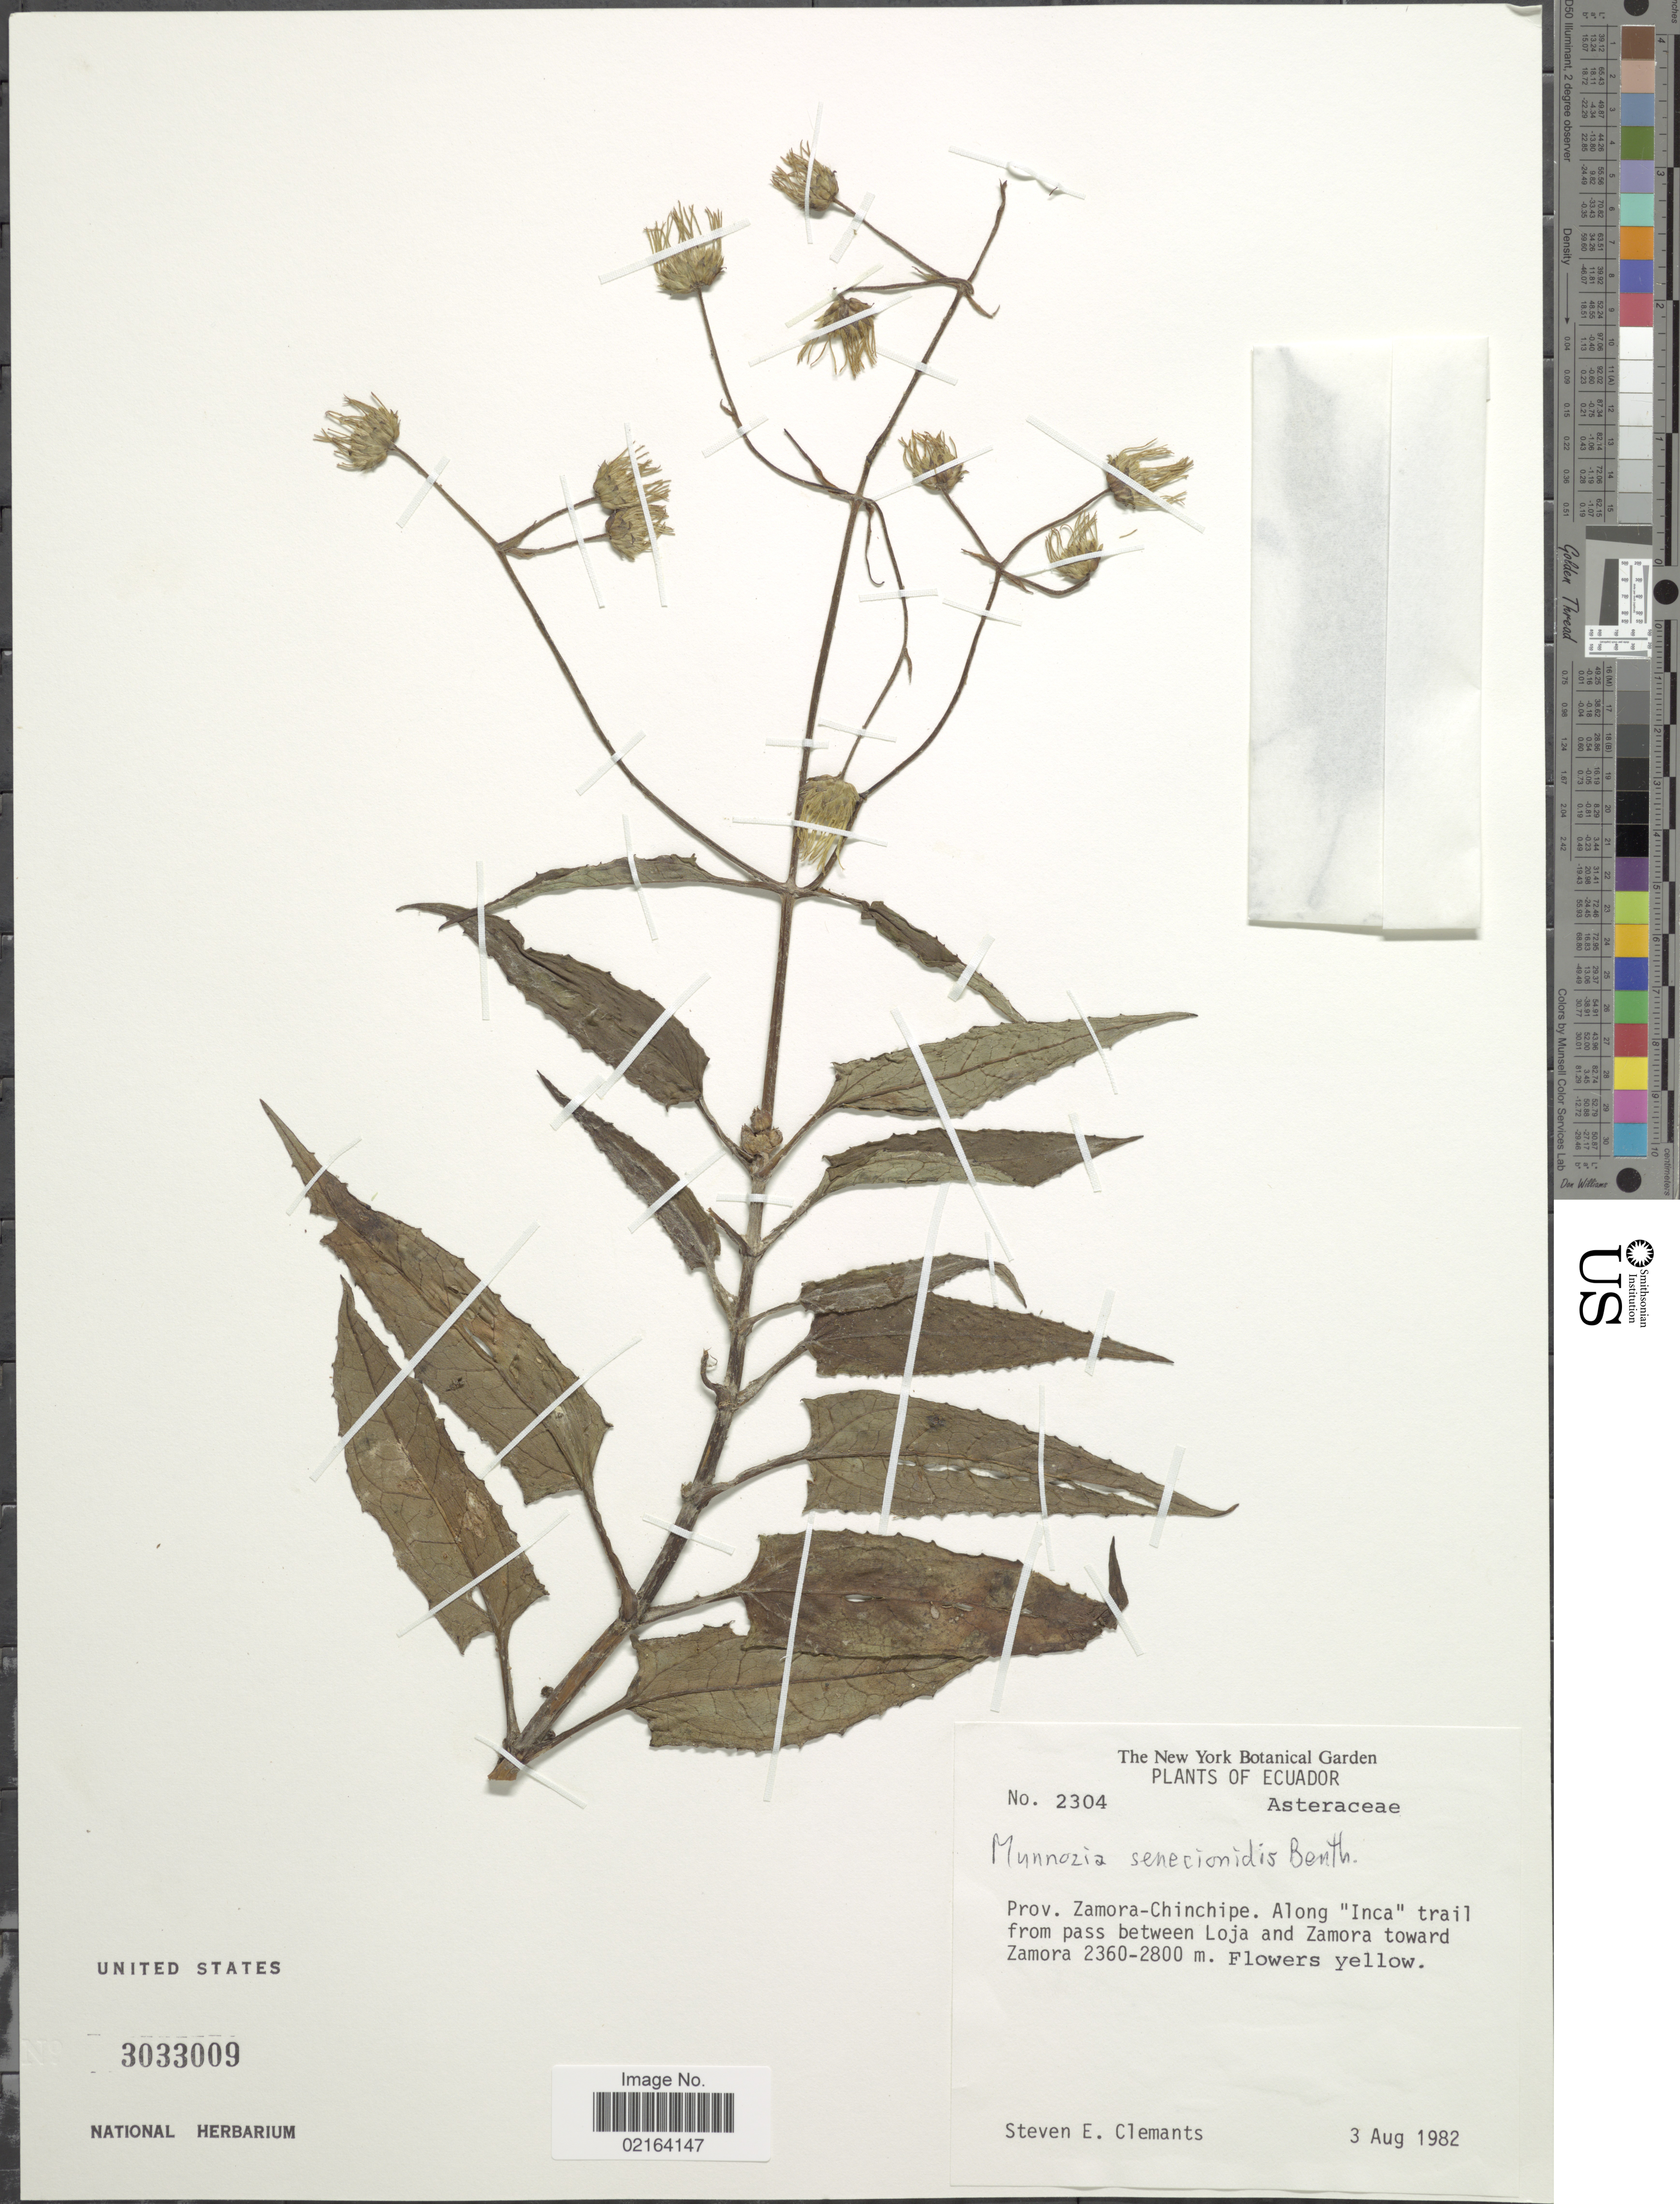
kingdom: Plantae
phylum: Tracheophyta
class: Magnoliopsida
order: Asterales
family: Asteraceae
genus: Munnozia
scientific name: Munnozia senecionidis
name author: Benth.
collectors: S. Clemants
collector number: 2304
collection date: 1982-08-03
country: Ecuador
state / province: Zamora-Chinchipe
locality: Prov. Zamora-Chinchipe, Along " Inca" trail from pass between Loja and Zamora toward Zamora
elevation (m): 2360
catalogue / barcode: US 3033009